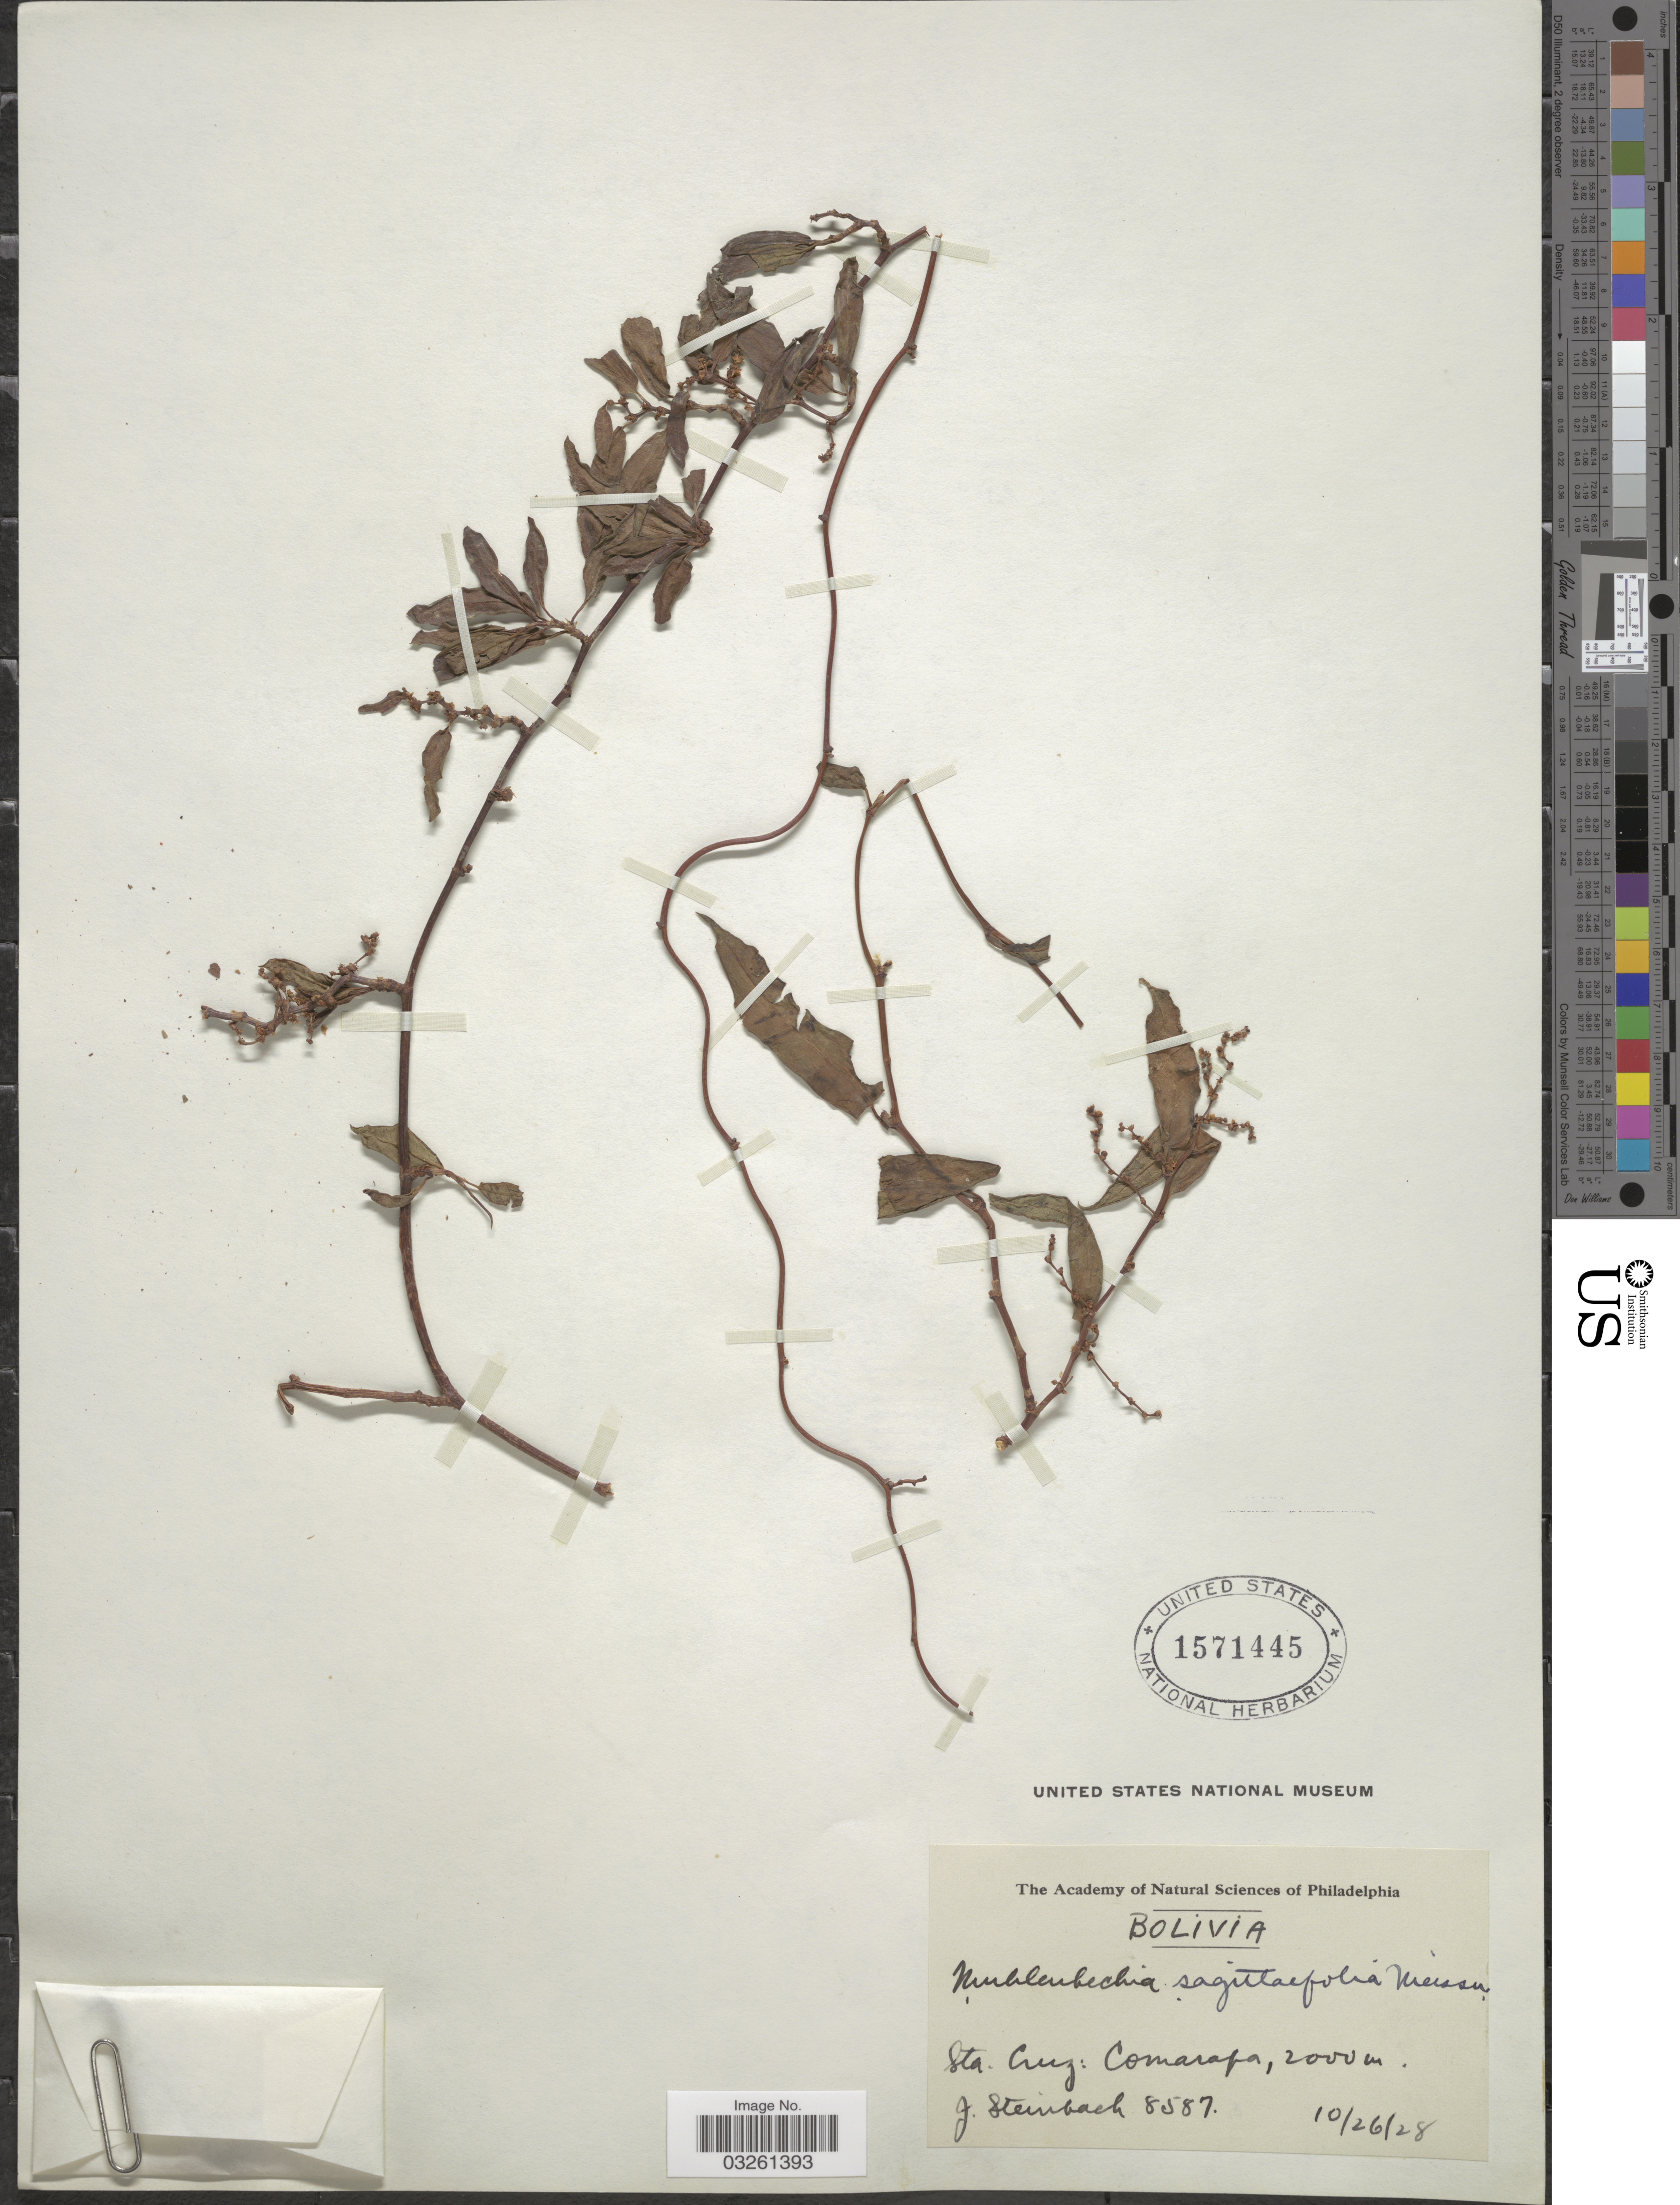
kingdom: Plantae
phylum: Tracheophyta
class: Magnoliopsida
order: Caryophyllales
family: Polygonaceae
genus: Muehlenbeckia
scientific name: Muehlenbeckia sagittifolia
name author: (Ortega) Meisn.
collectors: J. Steinbach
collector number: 8587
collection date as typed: Transcribed d/m/y: 26/10/28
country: Bolivia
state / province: Santa Cruz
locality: Comarapa.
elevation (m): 2000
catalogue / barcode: US 1571445